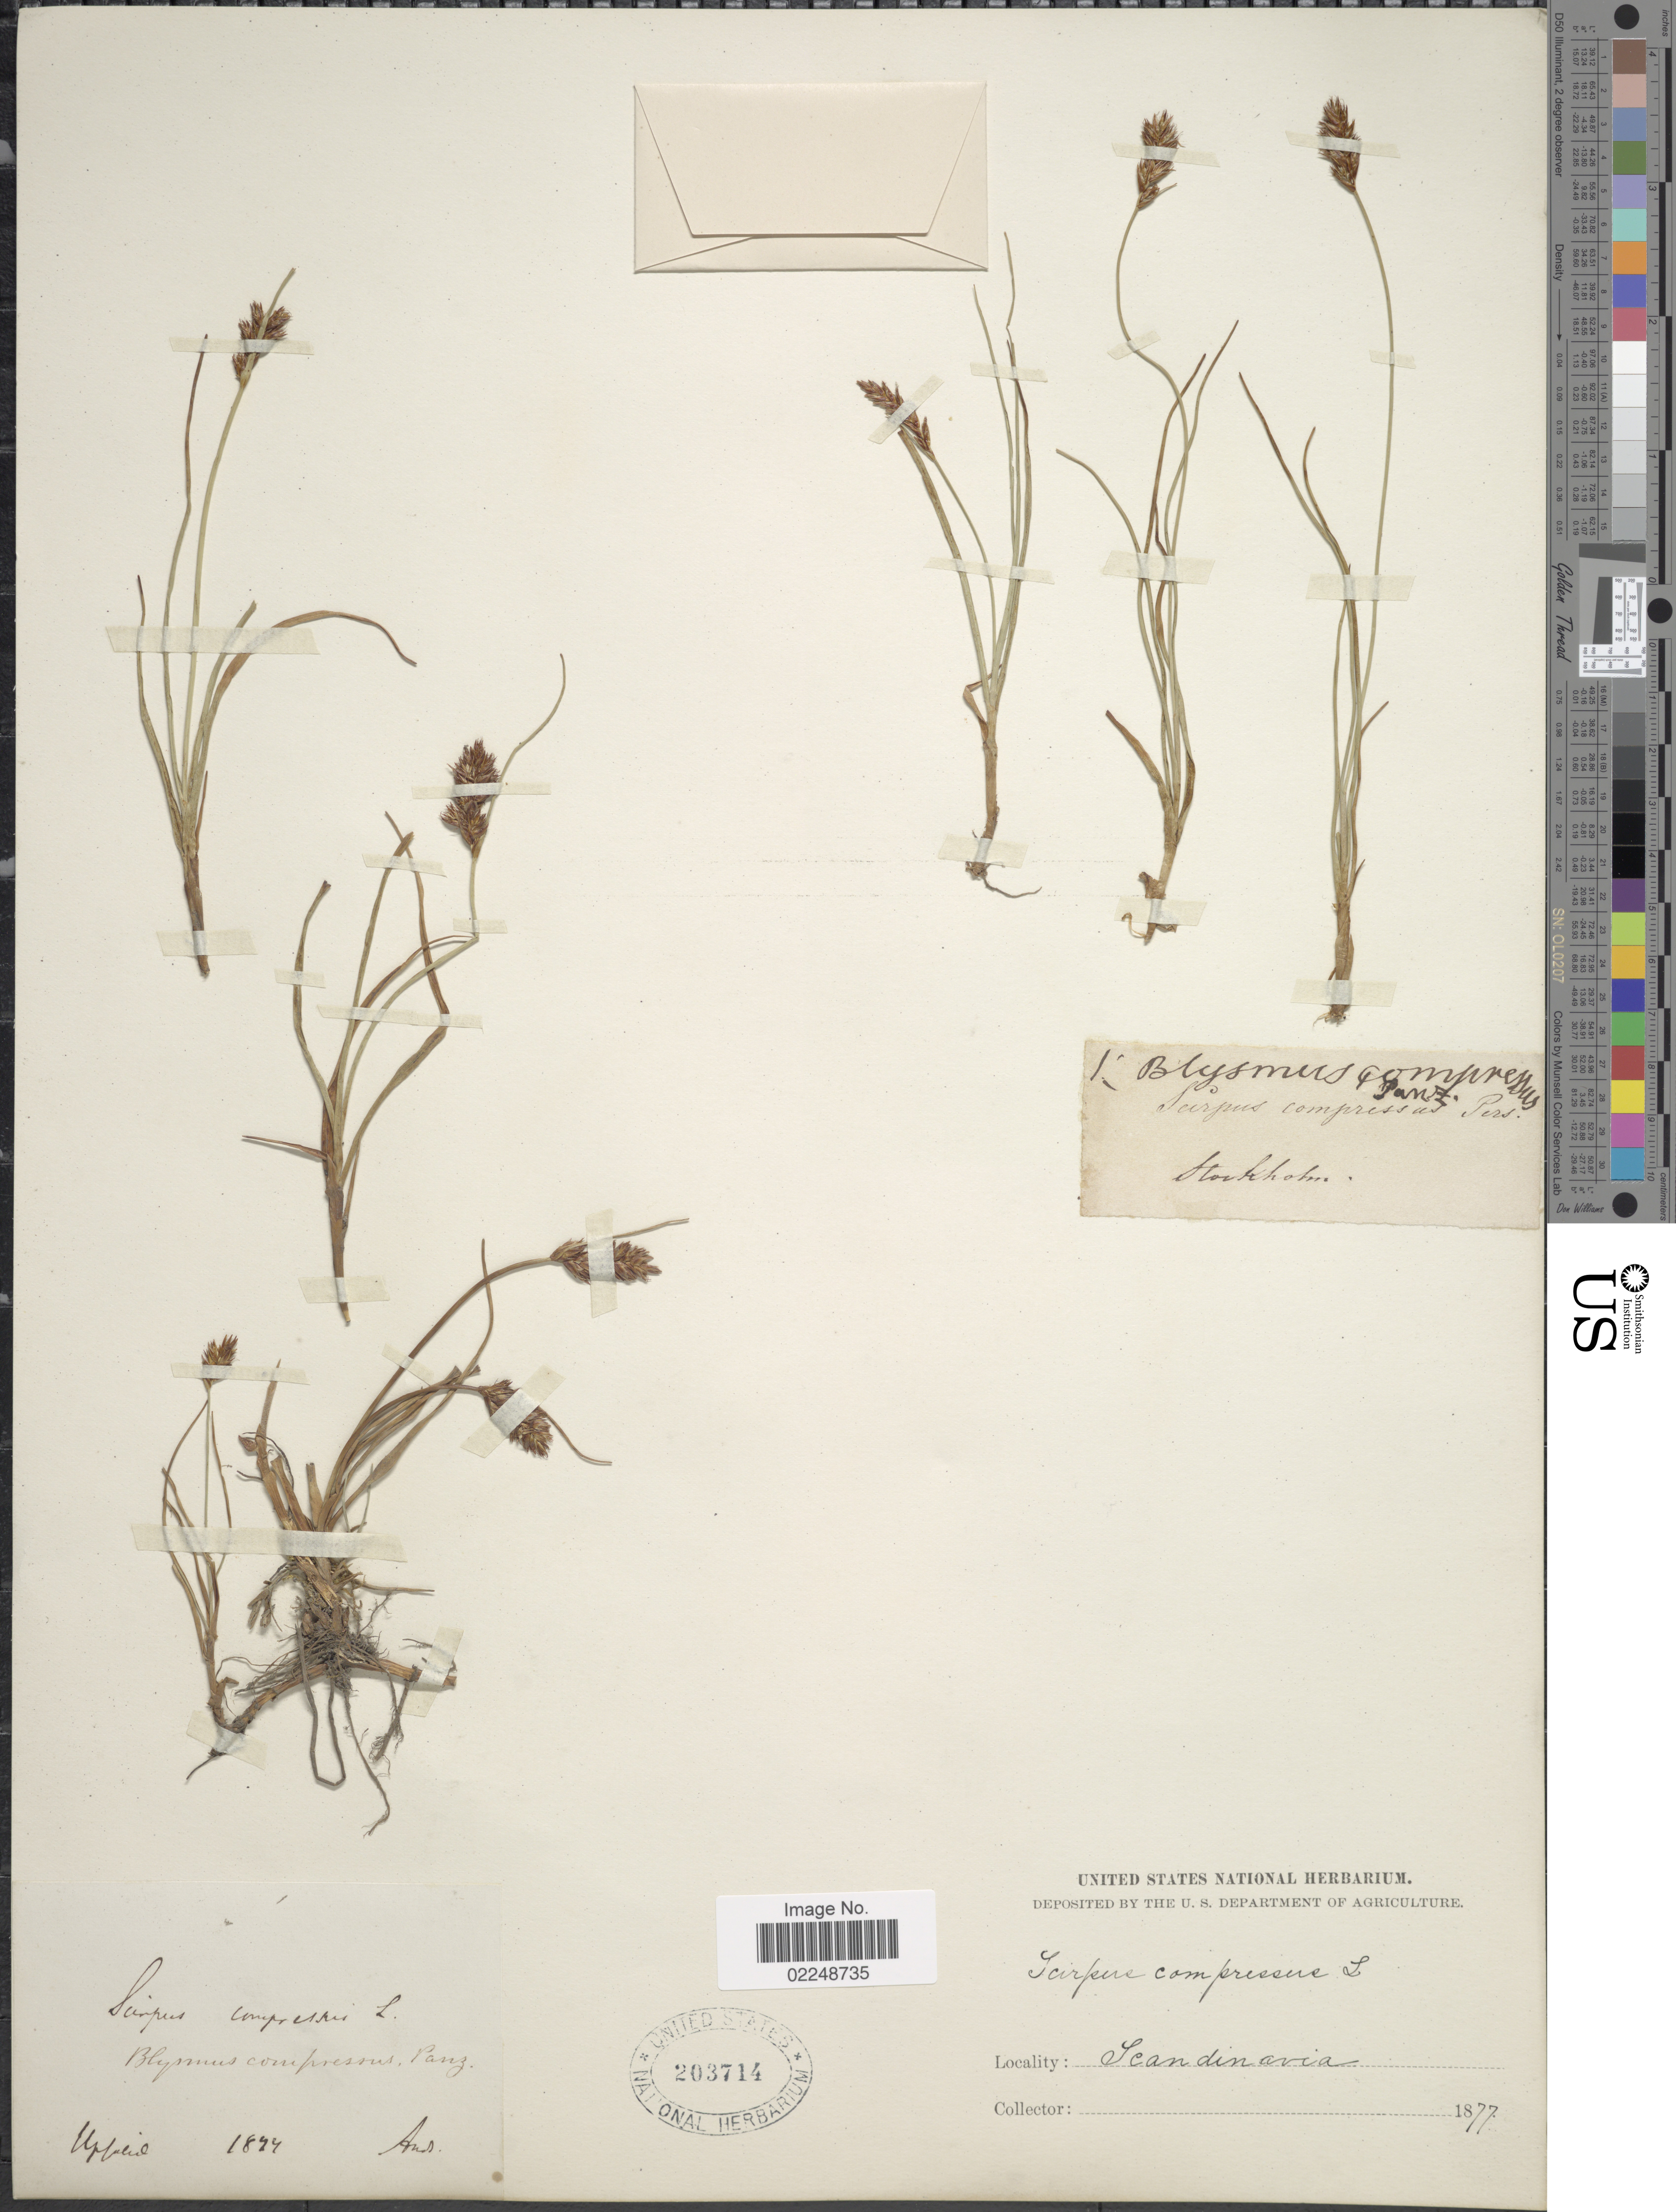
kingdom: Plantae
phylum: Tracheophyta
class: Liliopsida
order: Poales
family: Cyperaceae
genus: Blysmus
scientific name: Blysmus compressus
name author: (L.) Panzer ex Link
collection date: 1877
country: Sweden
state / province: Stockholm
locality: Scandiavia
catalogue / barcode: US 203714